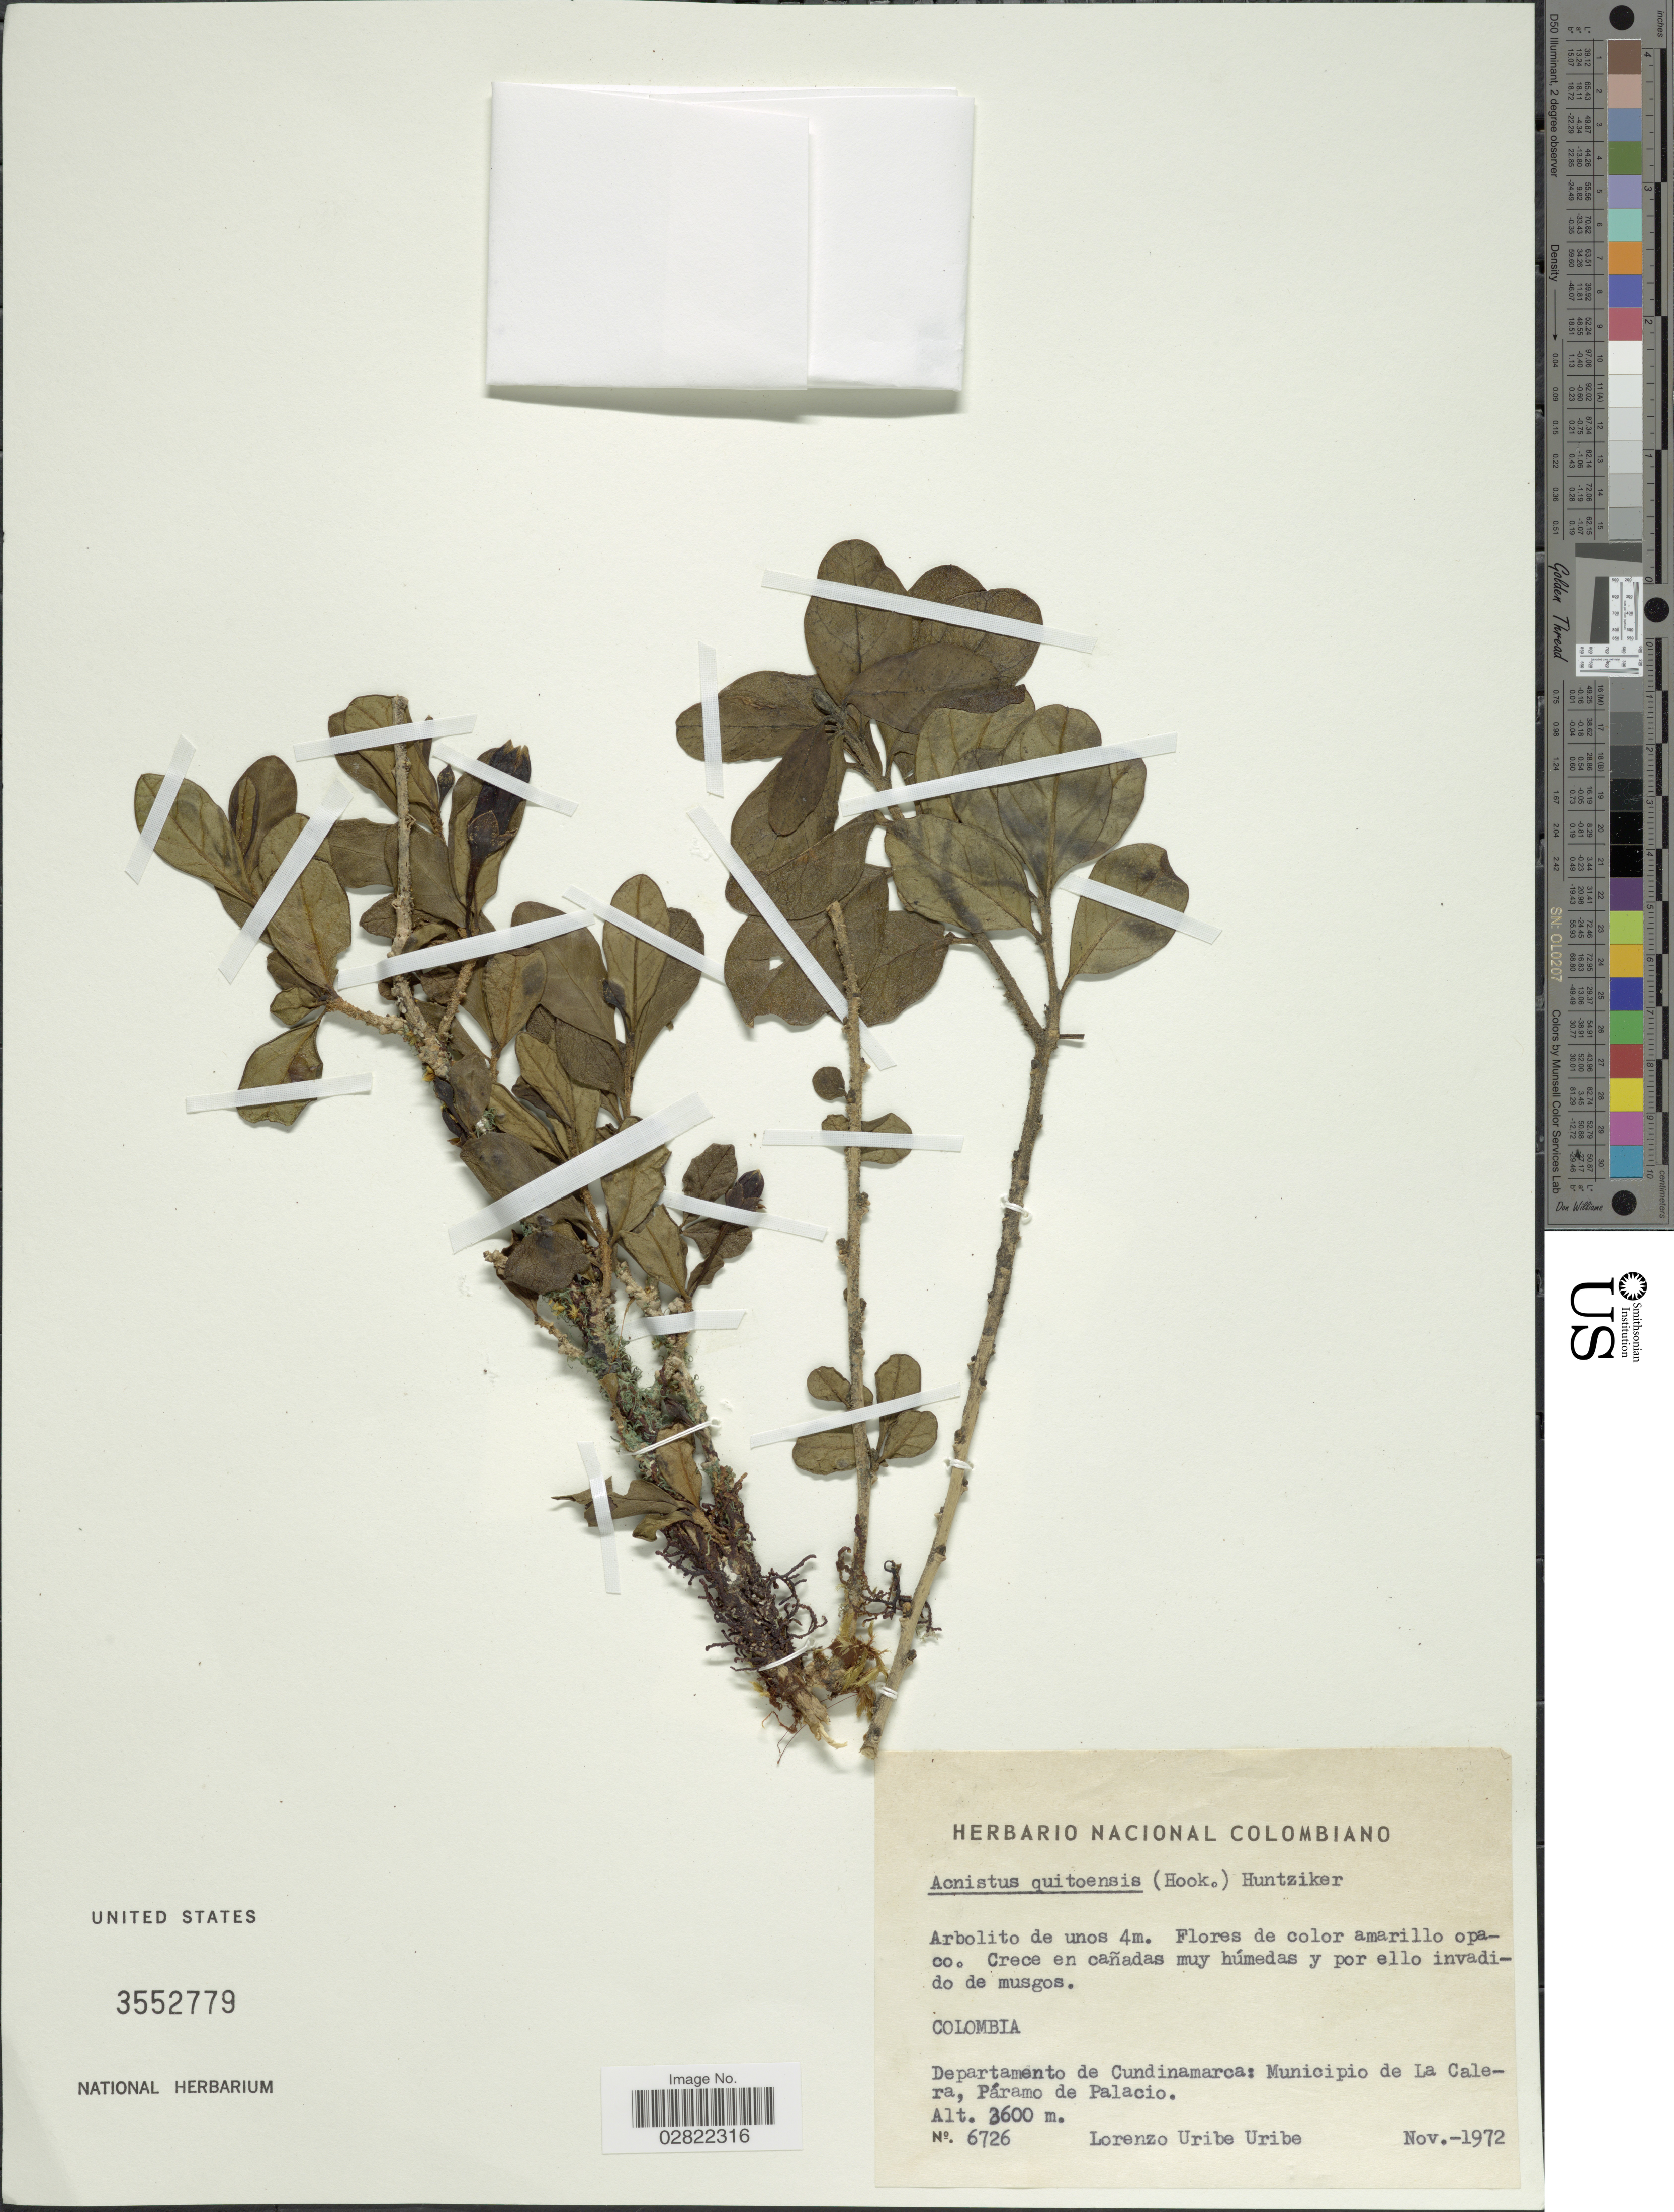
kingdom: Plantae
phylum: Tracheophyta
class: Magnoliopsida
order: Solanales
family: Solanaceae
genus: Saracha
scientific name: Saracha quitensis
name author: (Hook.) Miers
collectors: L. Uribe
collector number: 6726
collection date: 1972-11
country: Colombia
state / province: Cundinamarca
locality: Departamento de Cundinamarca: Municipio de La Calera, Páramo de Palacio.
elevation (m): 3600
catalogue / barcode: US 3552779